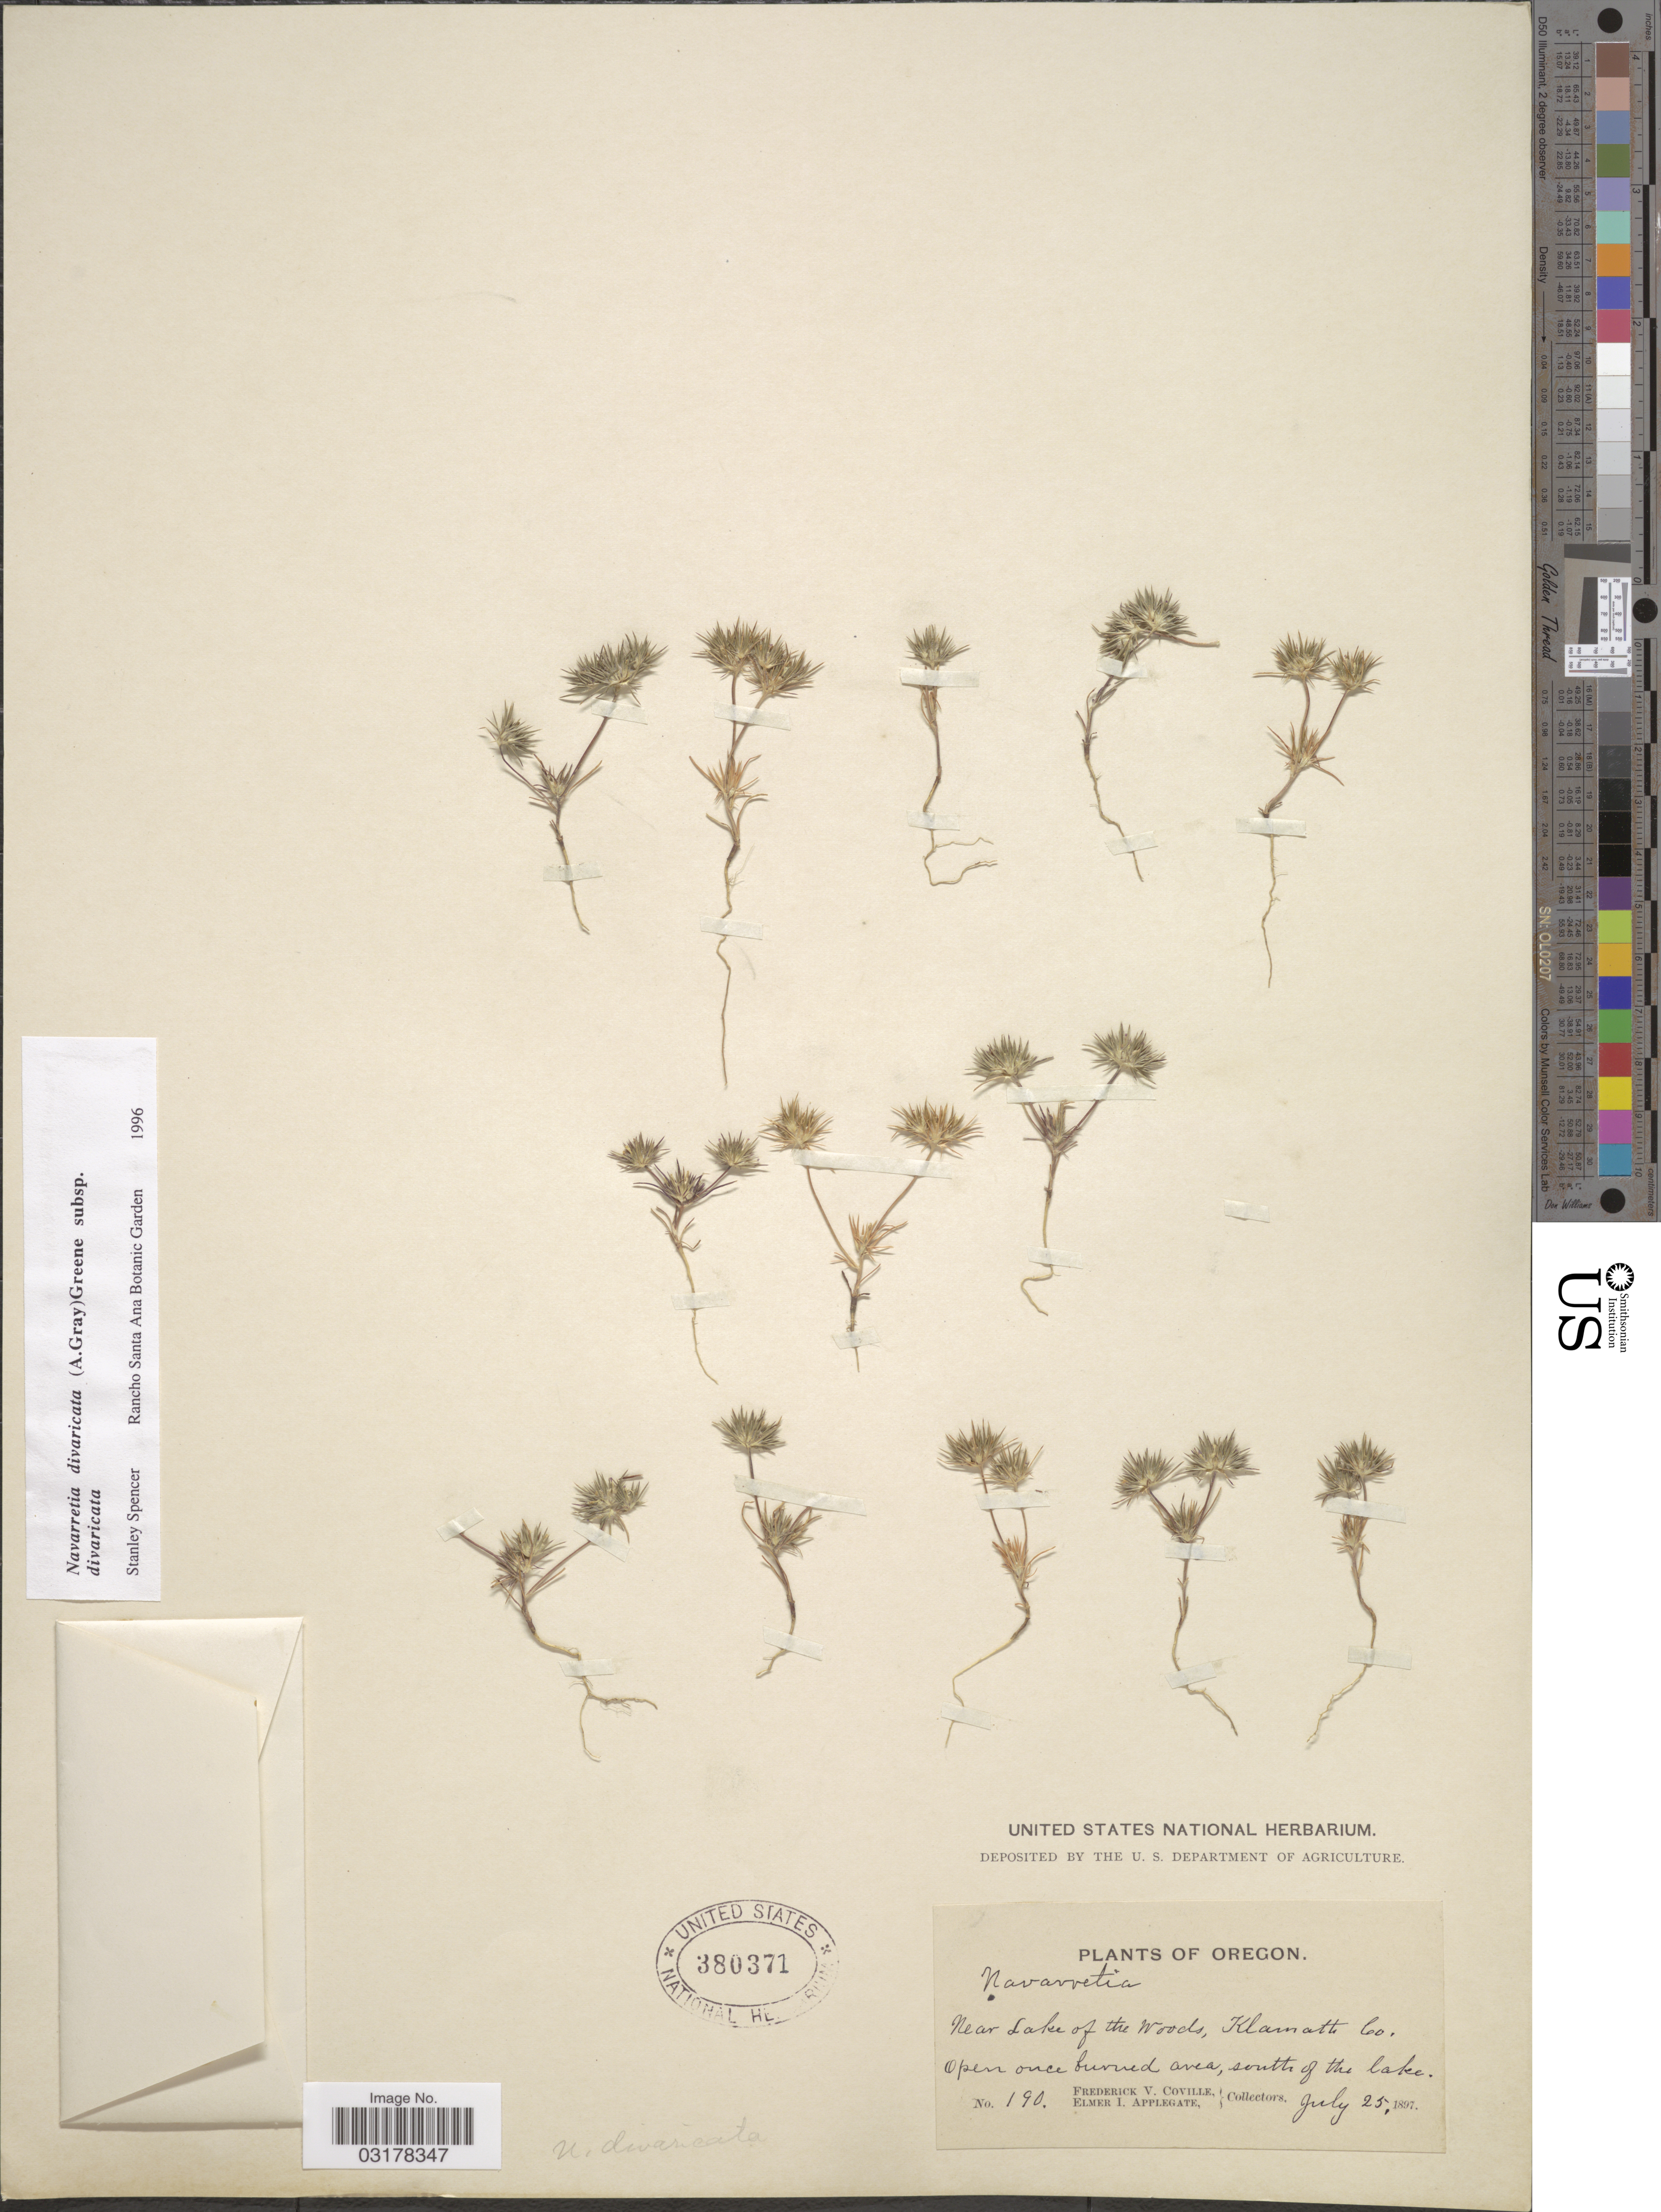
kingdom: Plantae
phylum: Tracheophyta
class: Magnoliopsida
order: Ericales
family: Polemoniaceae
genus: Navarretia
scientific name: Navarretia divaricata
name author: S.W. Greene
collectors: F. V. Coville & E. I. Applegate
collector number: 190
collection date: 1897-07-25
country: United States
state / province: Oregon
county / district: Klamath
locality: Near Lake of the Woods, Klamath Co. South of the lake.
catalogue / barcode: US 380371